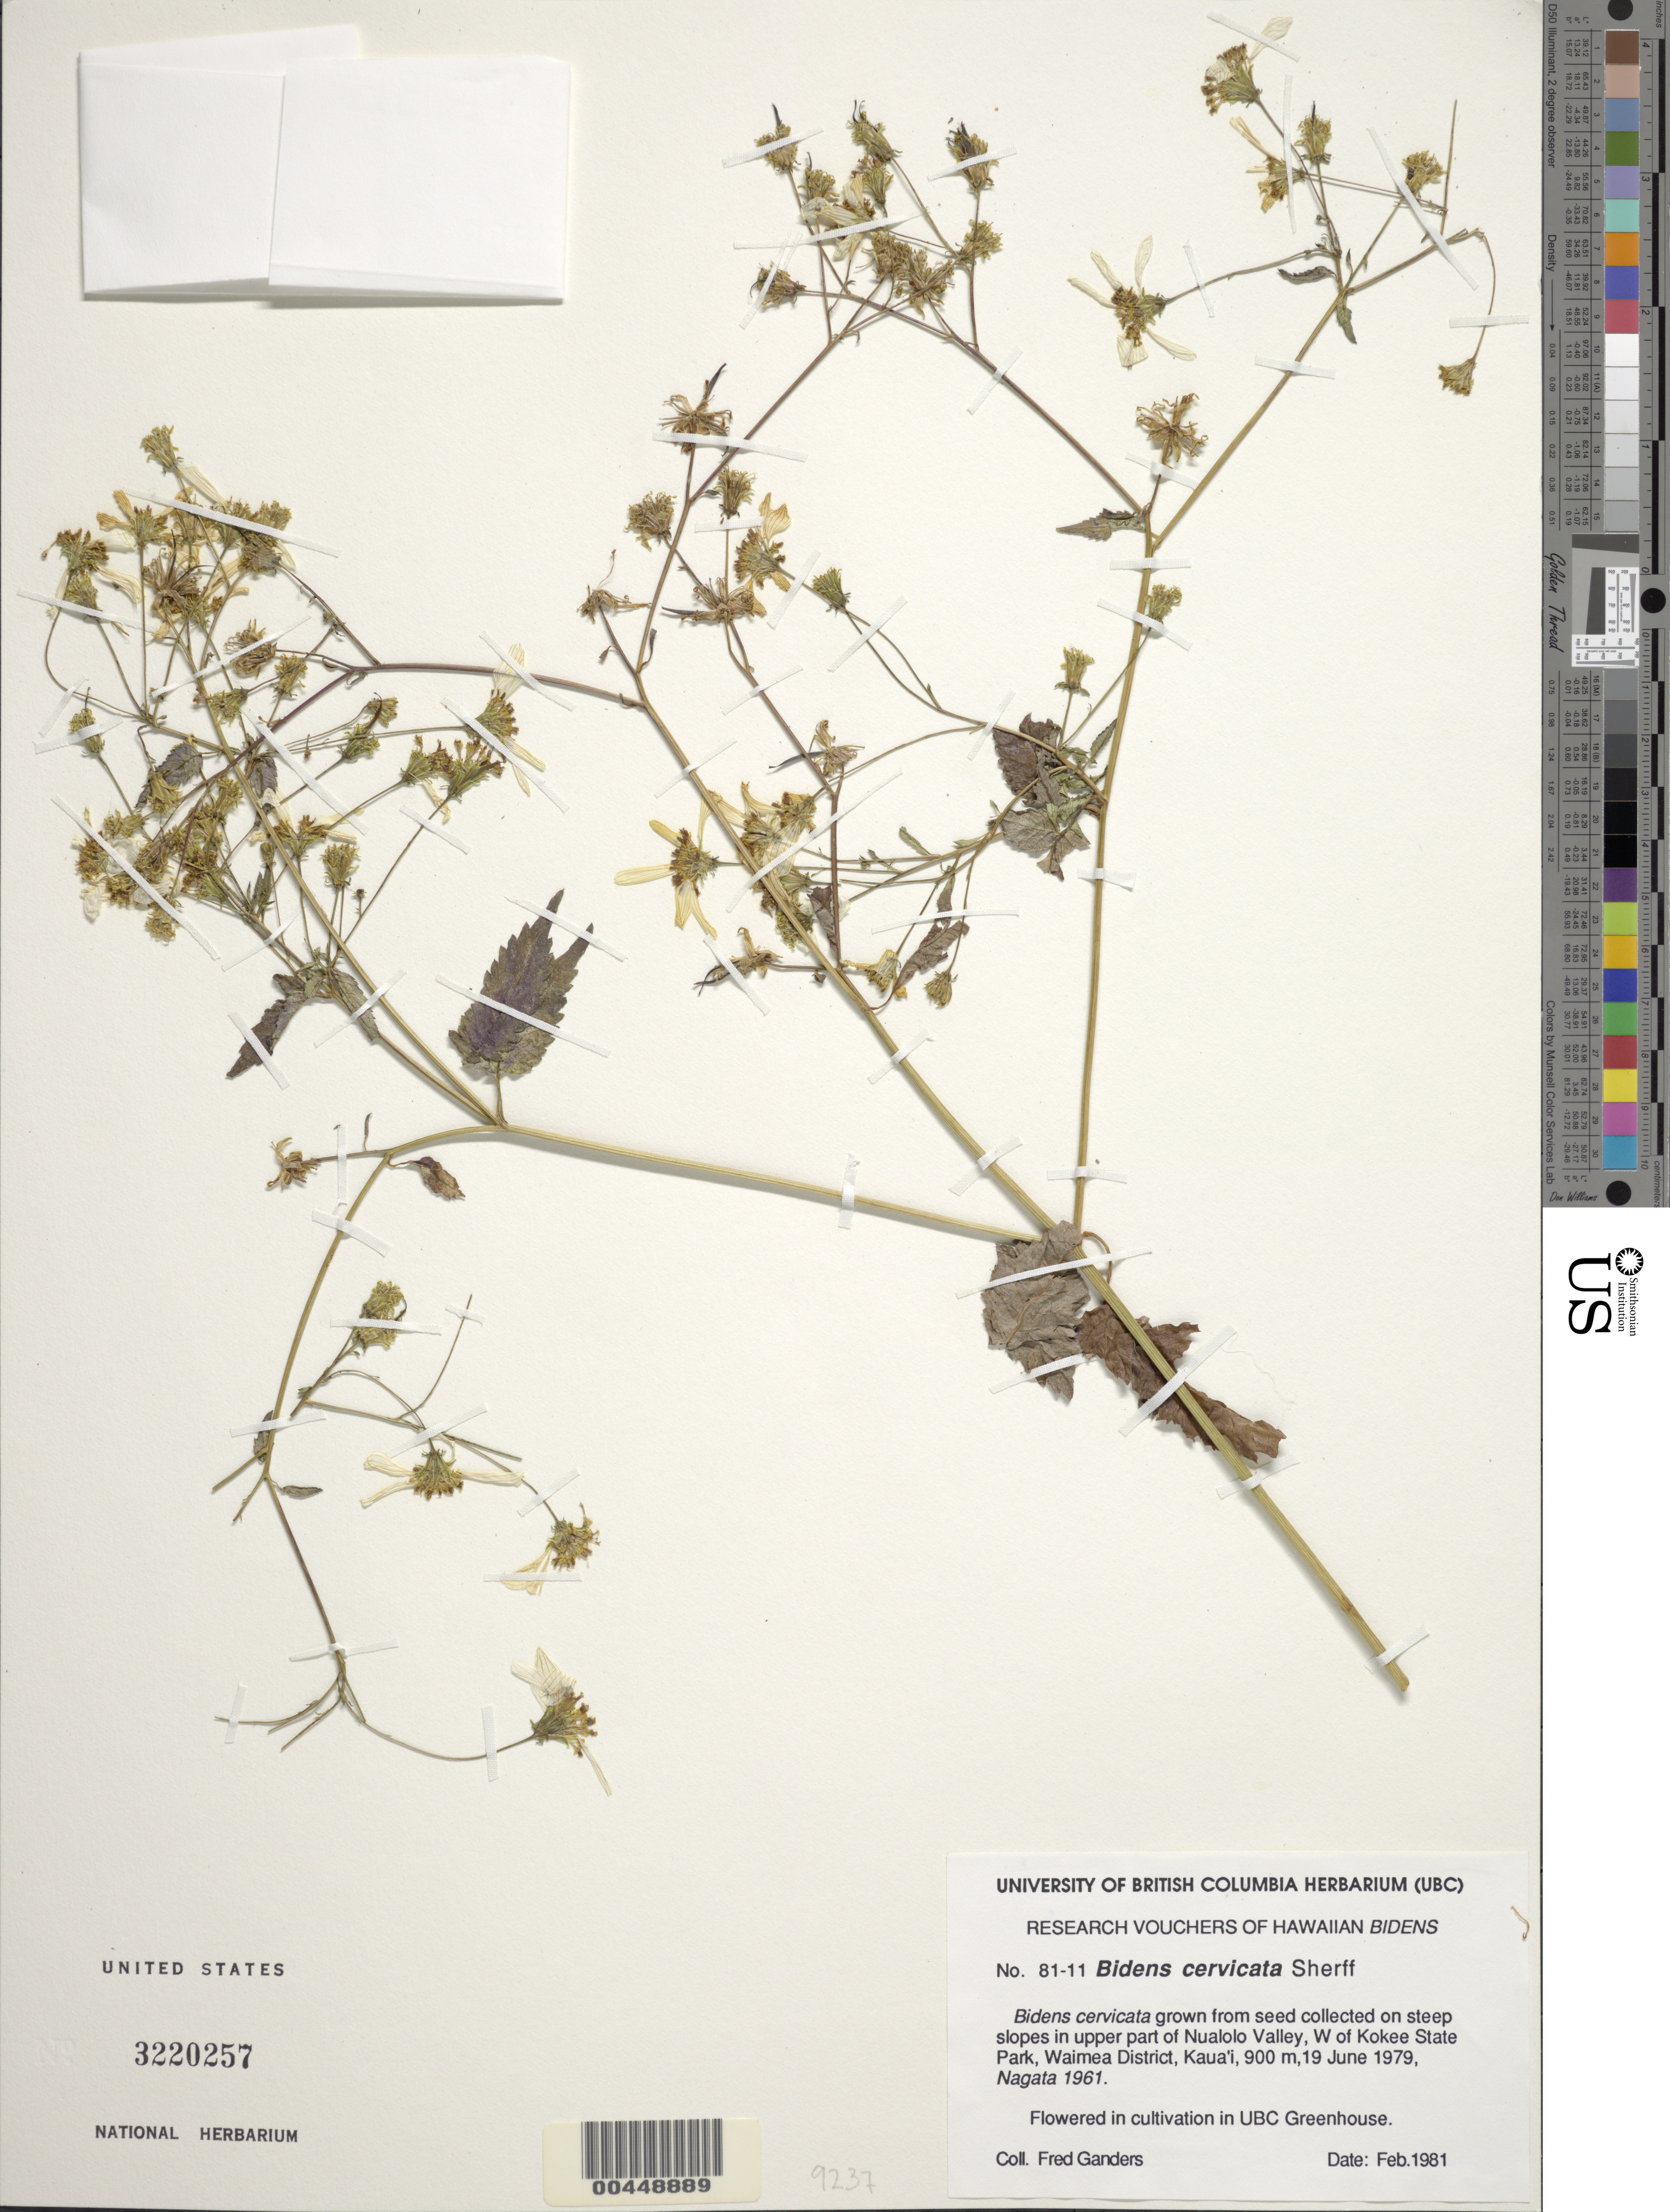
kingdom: Plantae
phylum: Tracheophyta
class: Magnoliopsida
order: Asterales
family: Asteraceae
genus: Bidens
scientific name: Bidens cervicata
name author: Sherff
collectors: F. R. Ganders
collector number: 81-11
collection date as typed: Feb 1981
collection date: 1981-02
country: United States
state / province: Hawaii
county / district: Kauai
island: Kaua'i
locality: Upper part of Nualolo Valley, W of Kokee State Park, Waimea Dist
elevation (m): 900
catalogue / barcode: US 3220257